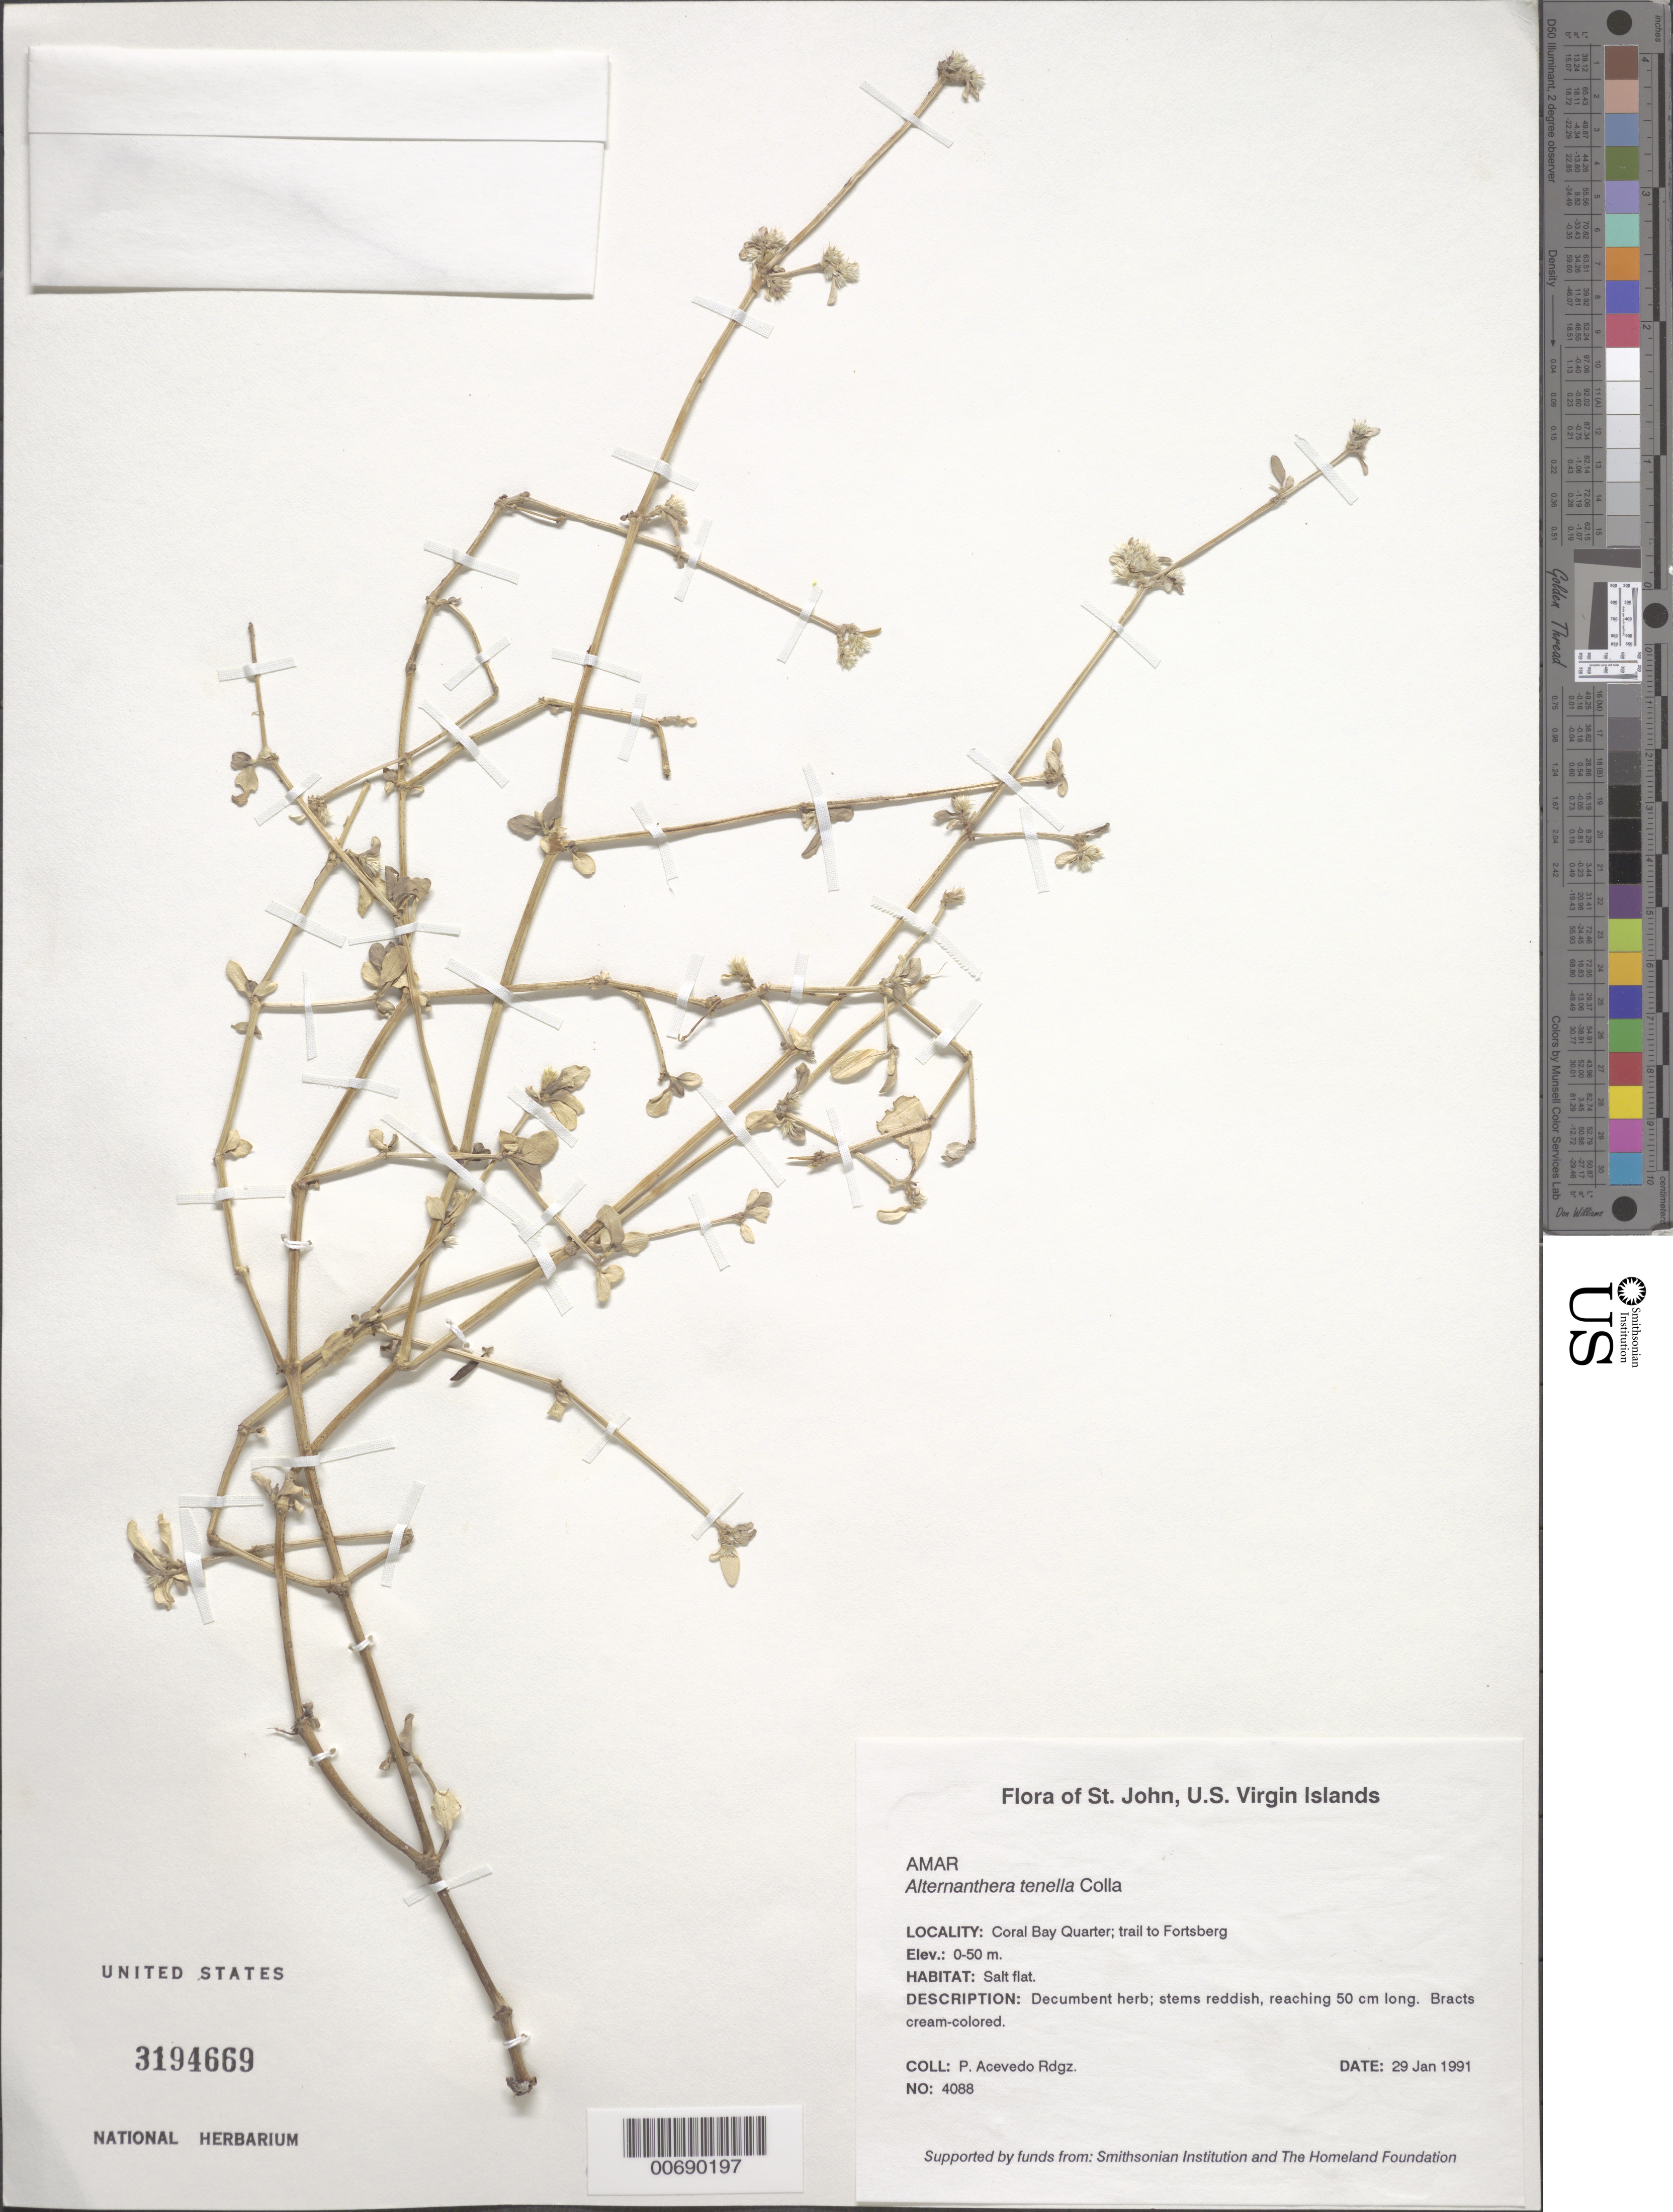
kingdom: Plantae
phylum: Tracheophyta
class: Magnoliopsida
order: Caryophyllales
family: Amaranthaceae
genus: Alternanthera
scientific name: Alternanthera tenella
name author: Colla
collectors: P. Acevedo-Rodr.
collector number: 4088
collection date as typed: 29 Jan 1991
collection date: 1991-01-29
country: U.S. Virgin Islands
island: St. John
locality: Coral Bay Quarter; trail to Fortsberg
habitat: Salt flat.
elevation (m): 0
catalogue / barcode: US 3194669